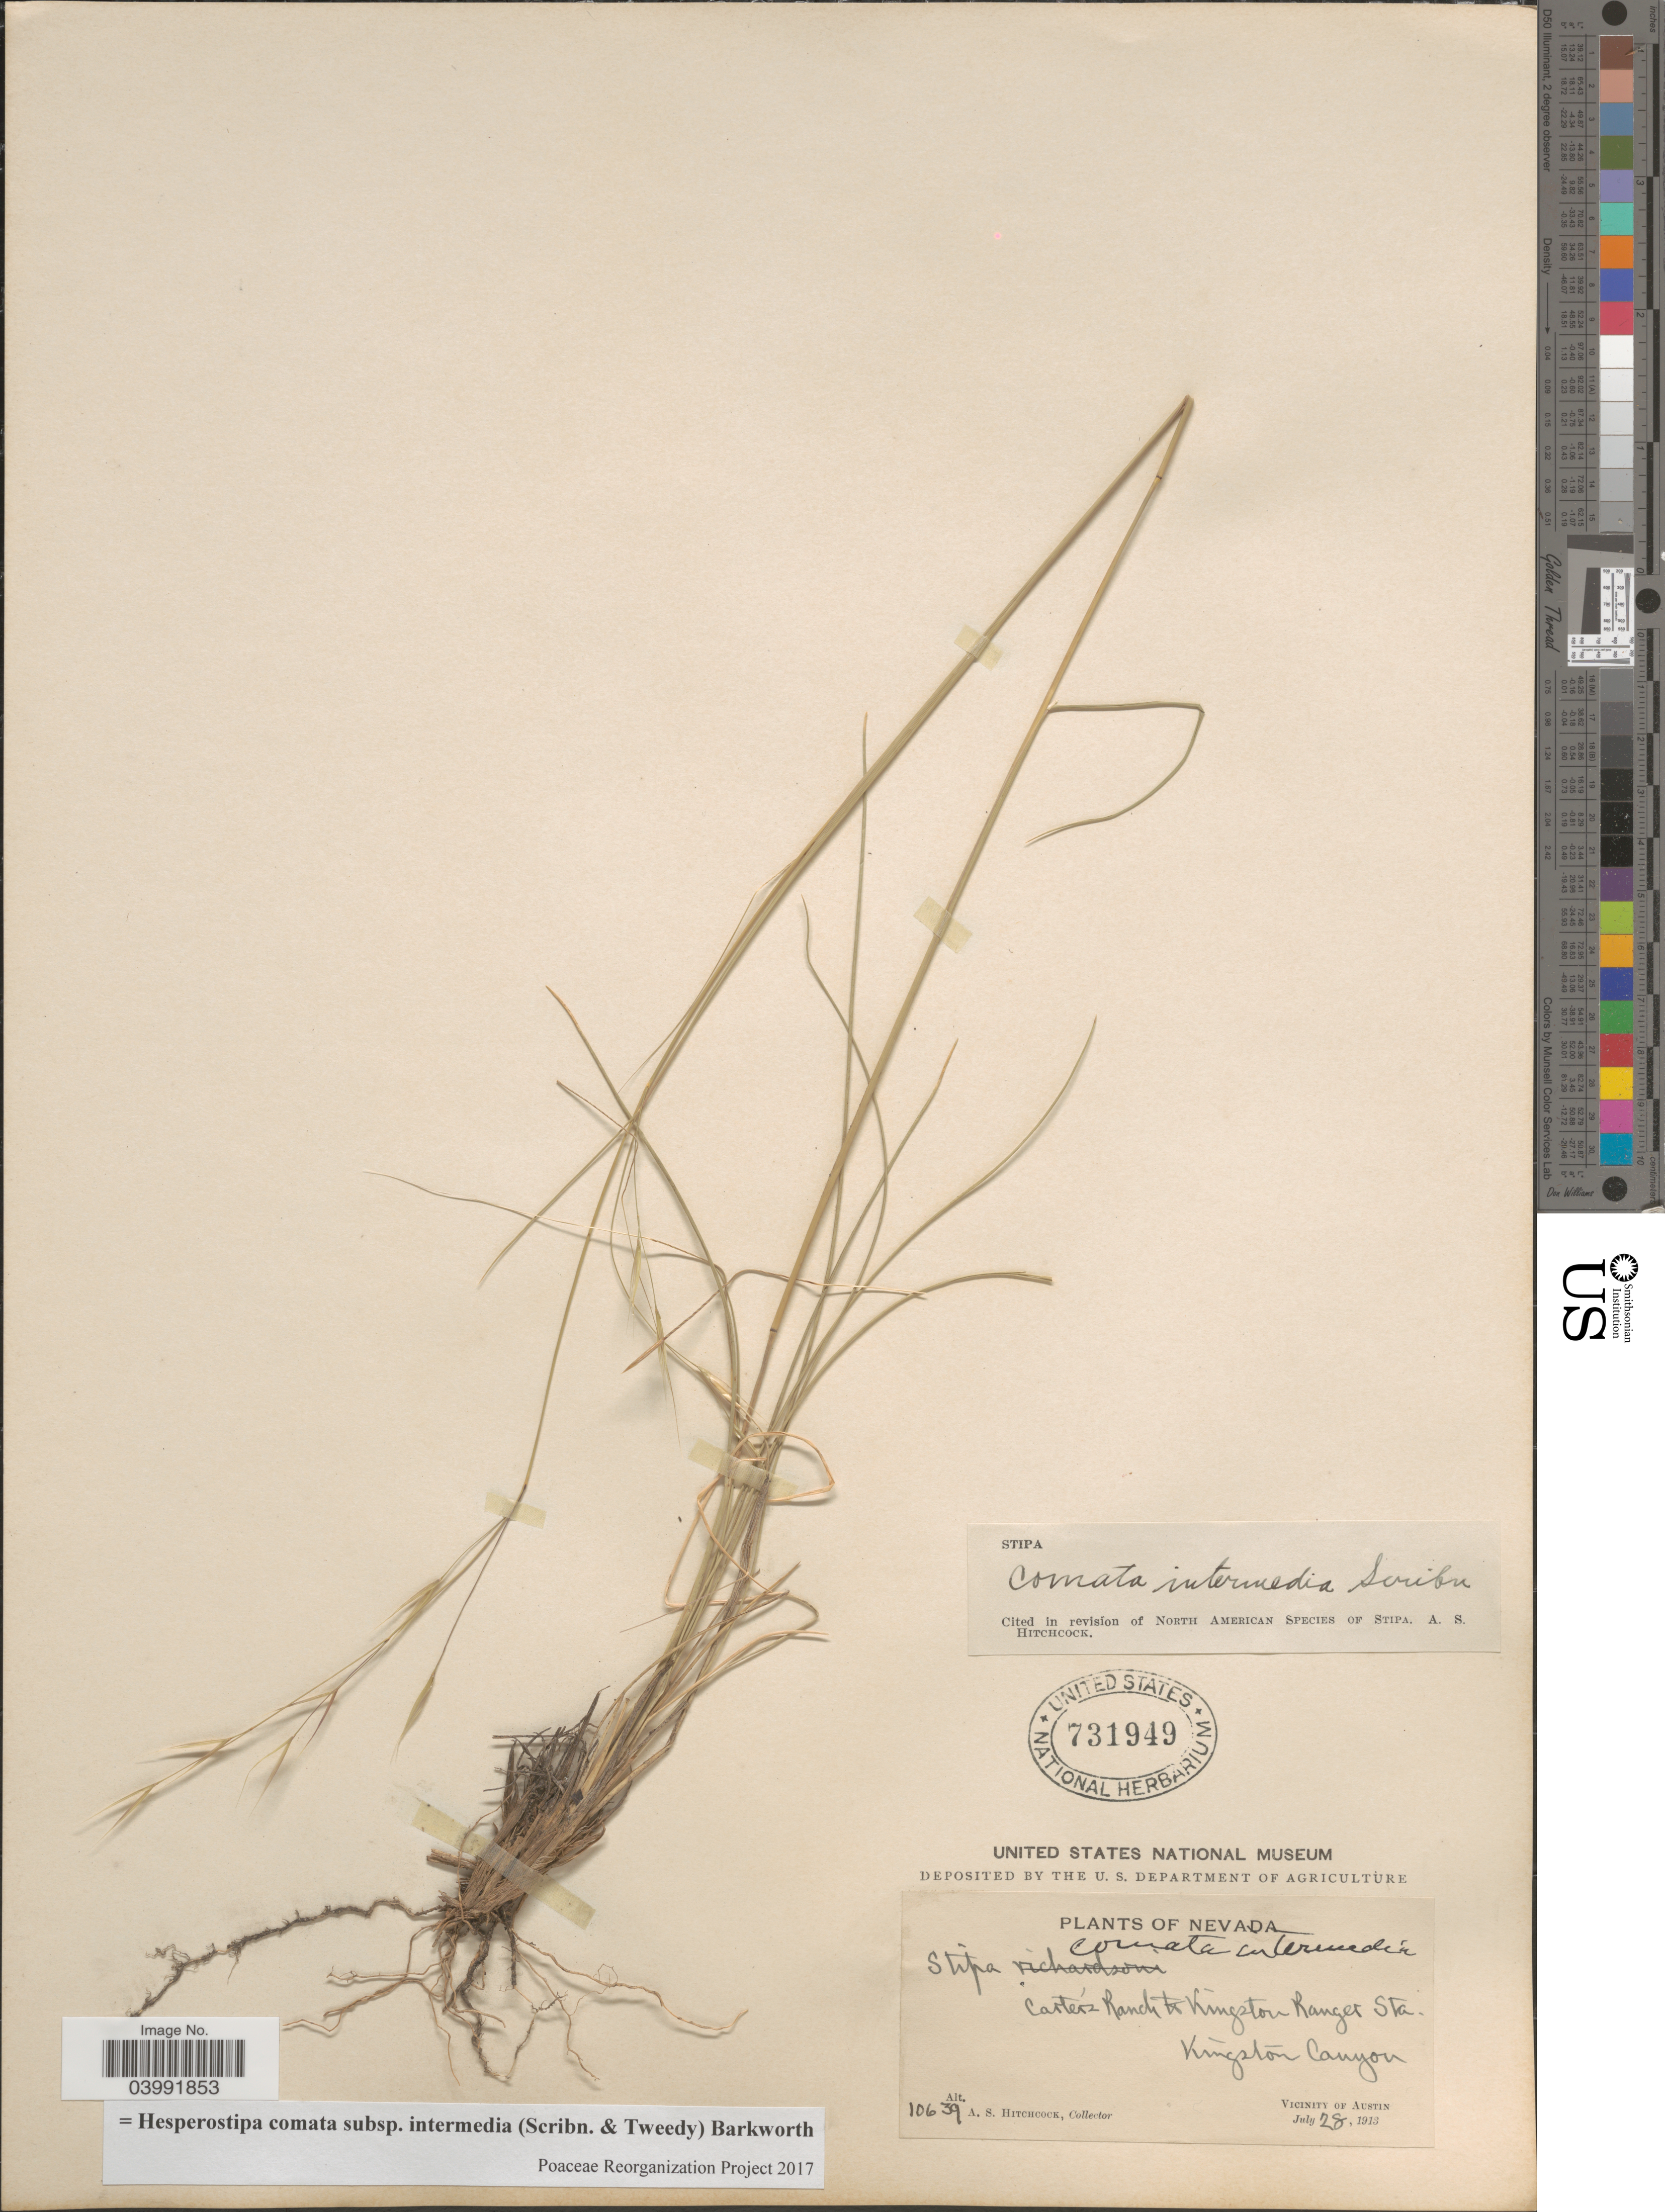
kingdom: Plantae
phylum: Tracheophyta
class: Liliopsida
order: Poales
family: Poaceae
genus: Hesperostipa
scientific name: Hesperostipa comata subsp. intermedia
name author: (Scribn. & Tweedy) Barkworth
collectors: A. S. Hitchcock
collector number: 10639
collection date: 1913-07-28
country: United States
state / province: Nevada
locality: Carter's Ranch to Kingston Ranger Sta. Kingston Canyon. Vicinity of Austin.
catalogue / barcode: US 731949